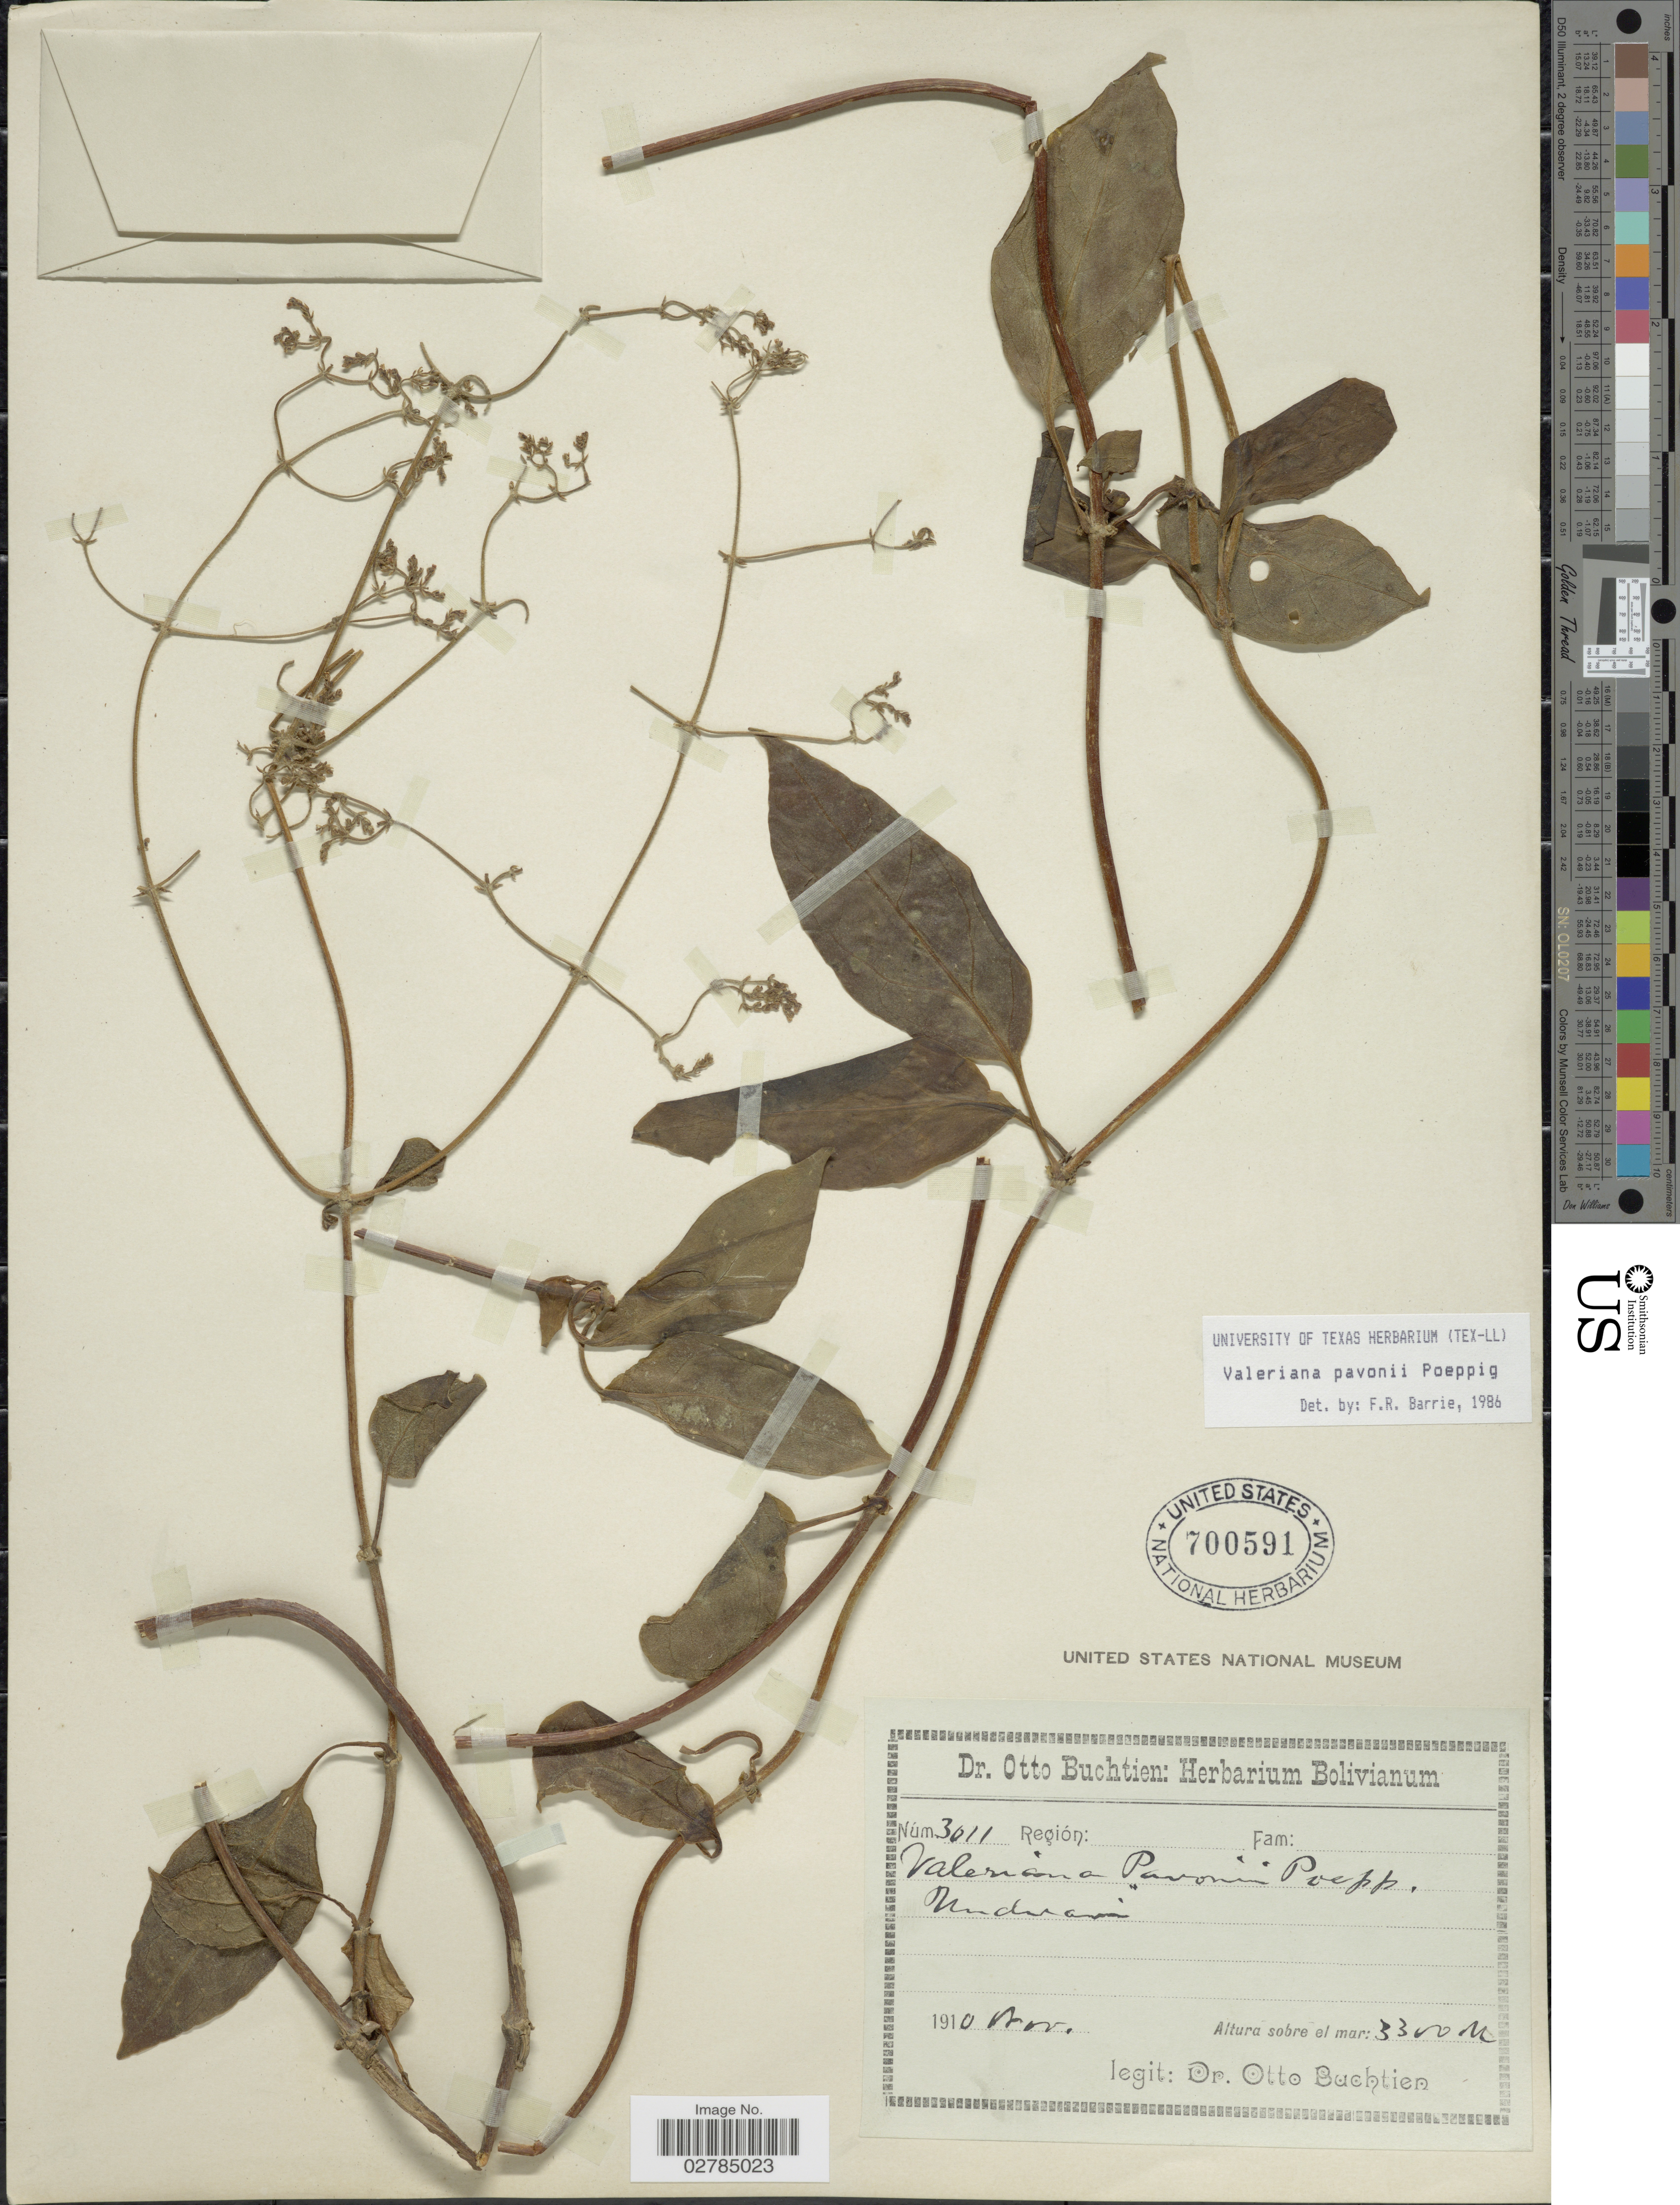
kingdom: Plantae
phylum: Tracheophyta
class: Magnoliopsida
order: Dipsacales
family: Caprifoliaceae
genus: Valeriana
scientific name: Valeriana pavonii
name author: Poepp.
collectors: O. Buchtien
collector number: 3011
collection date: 1910-11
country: Bolivia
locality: Unduavi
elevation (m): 3300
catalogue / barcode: US 700591